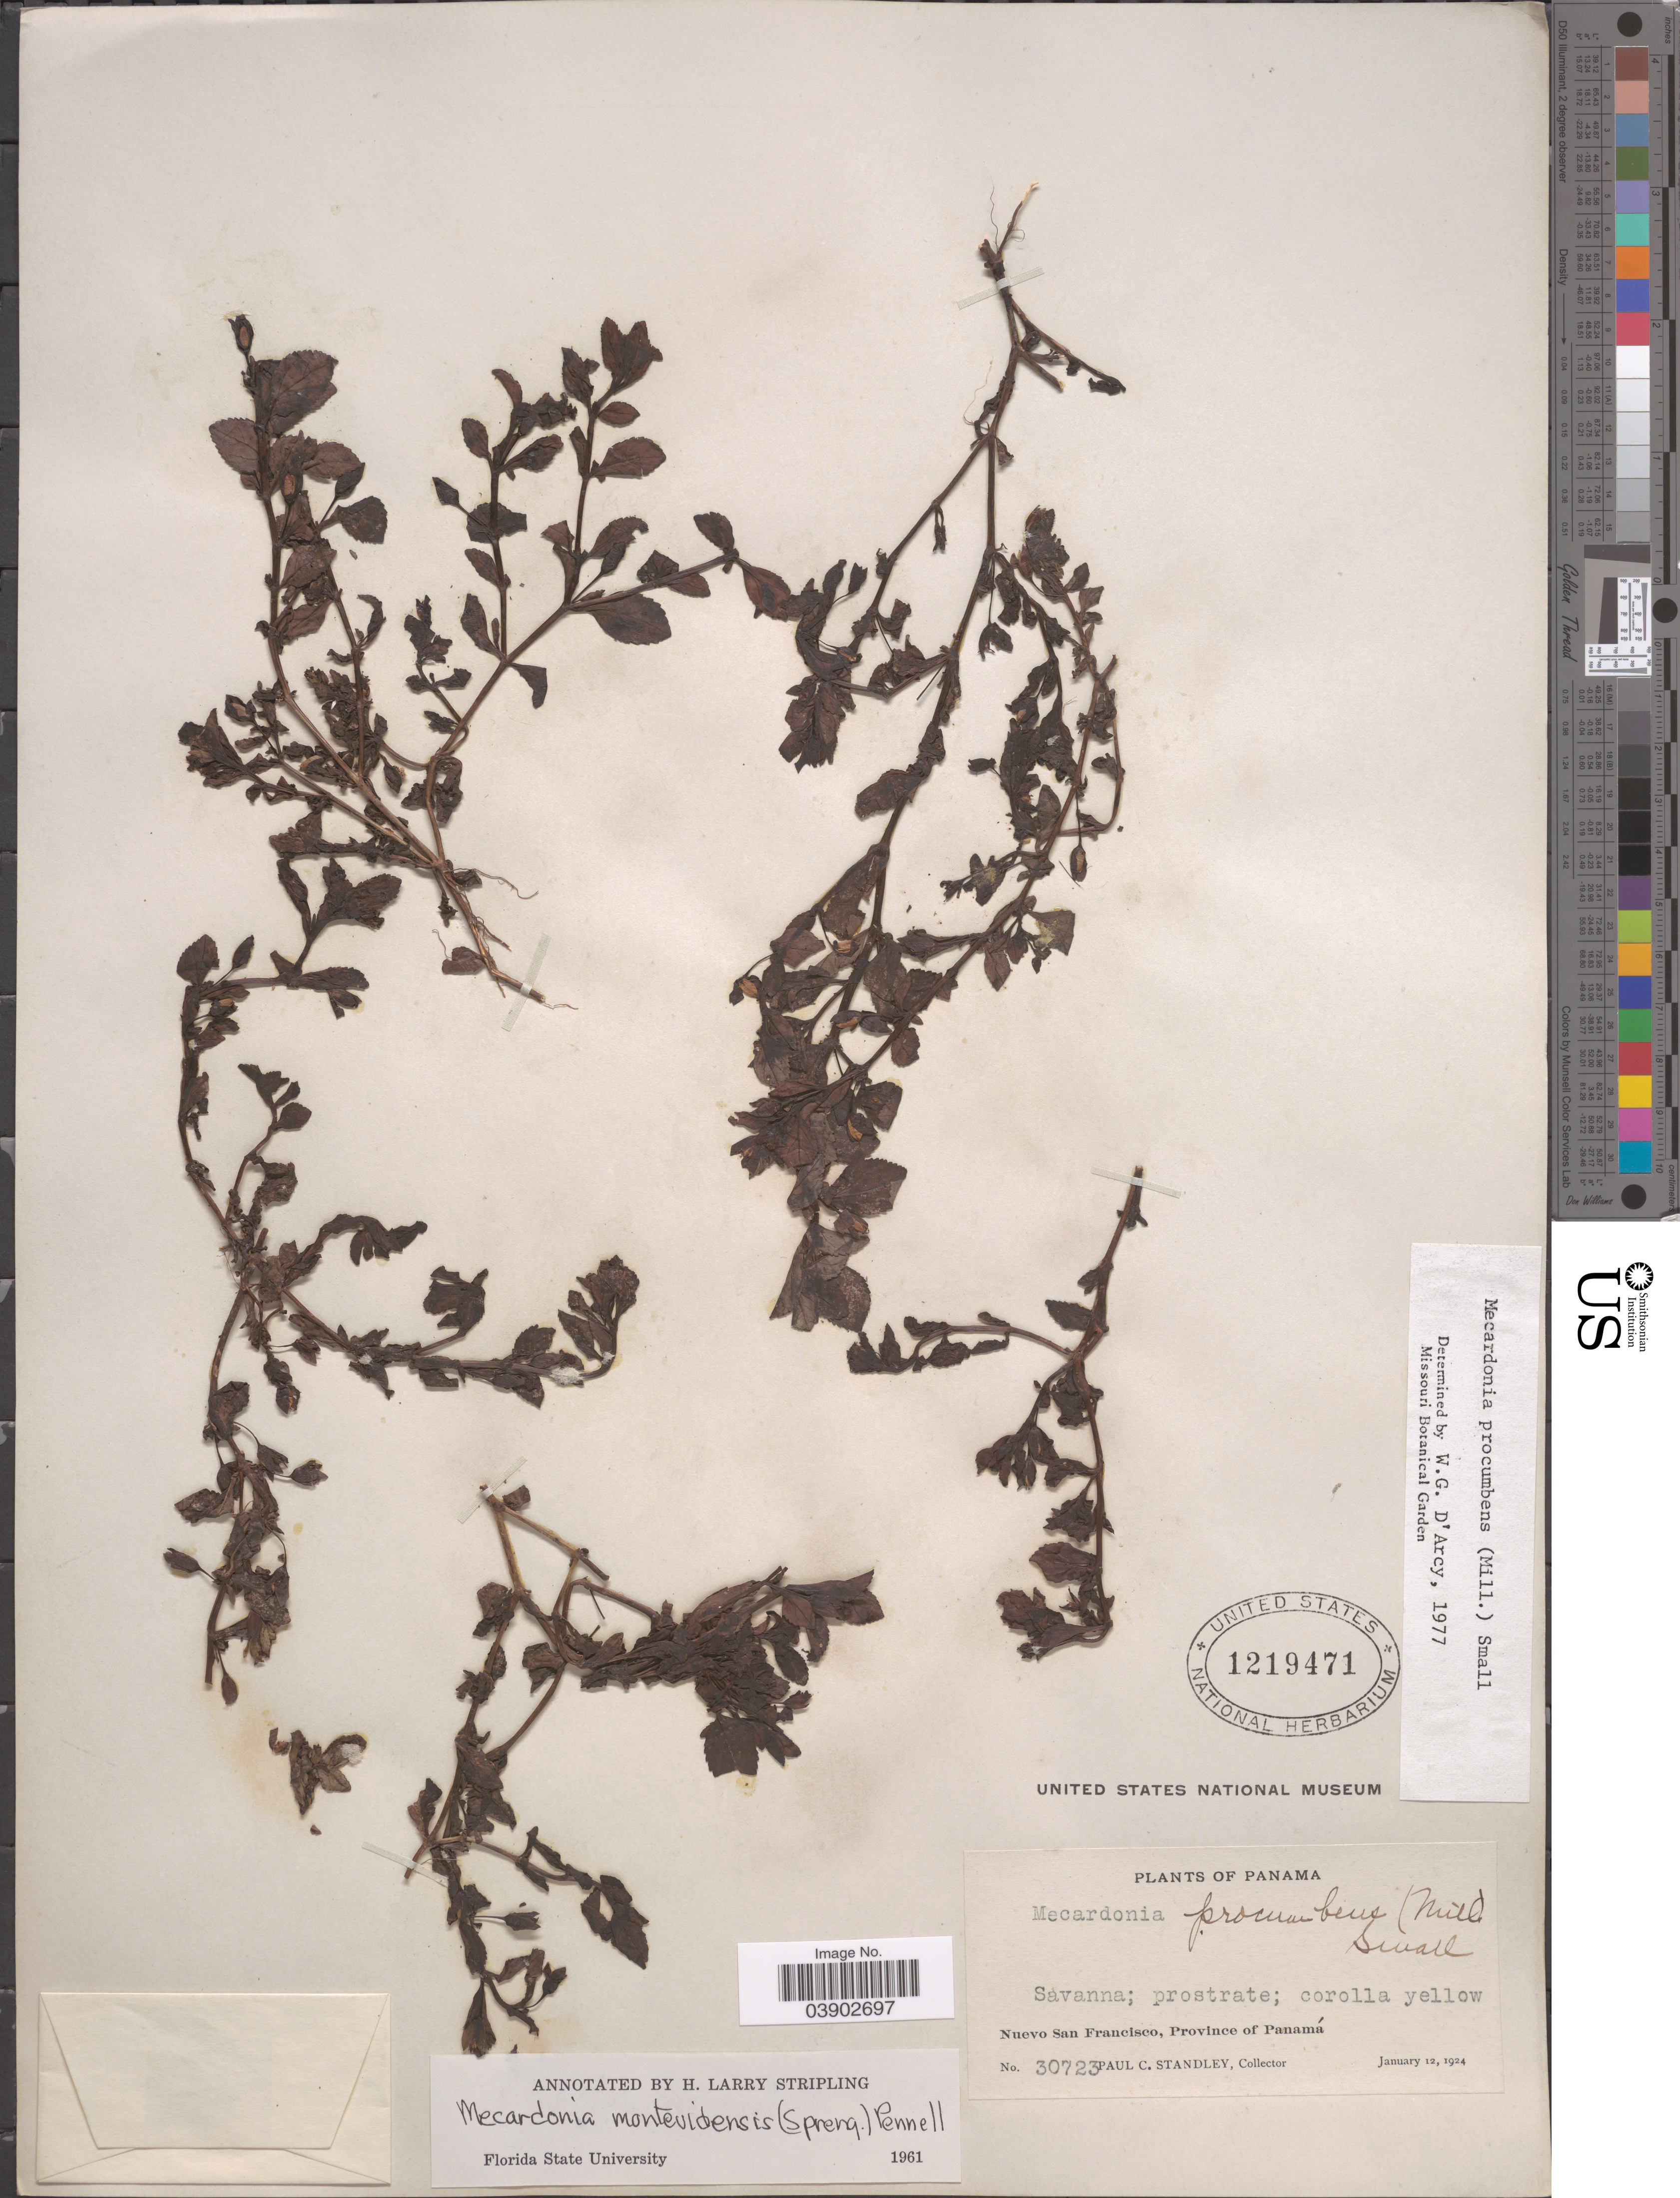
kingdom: Plantae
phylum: Tracheophyta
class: Magnoliopsida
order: Lamiales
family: Plantaginaceae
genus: Mecardonia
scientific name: Mecardonia procumbens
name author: (Mill.) Small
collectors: P. C. Standley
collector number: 30723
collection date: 1924-01-12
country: Panama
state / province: Panamá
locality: Nuevo San Francisco.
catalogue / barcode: US 1219471